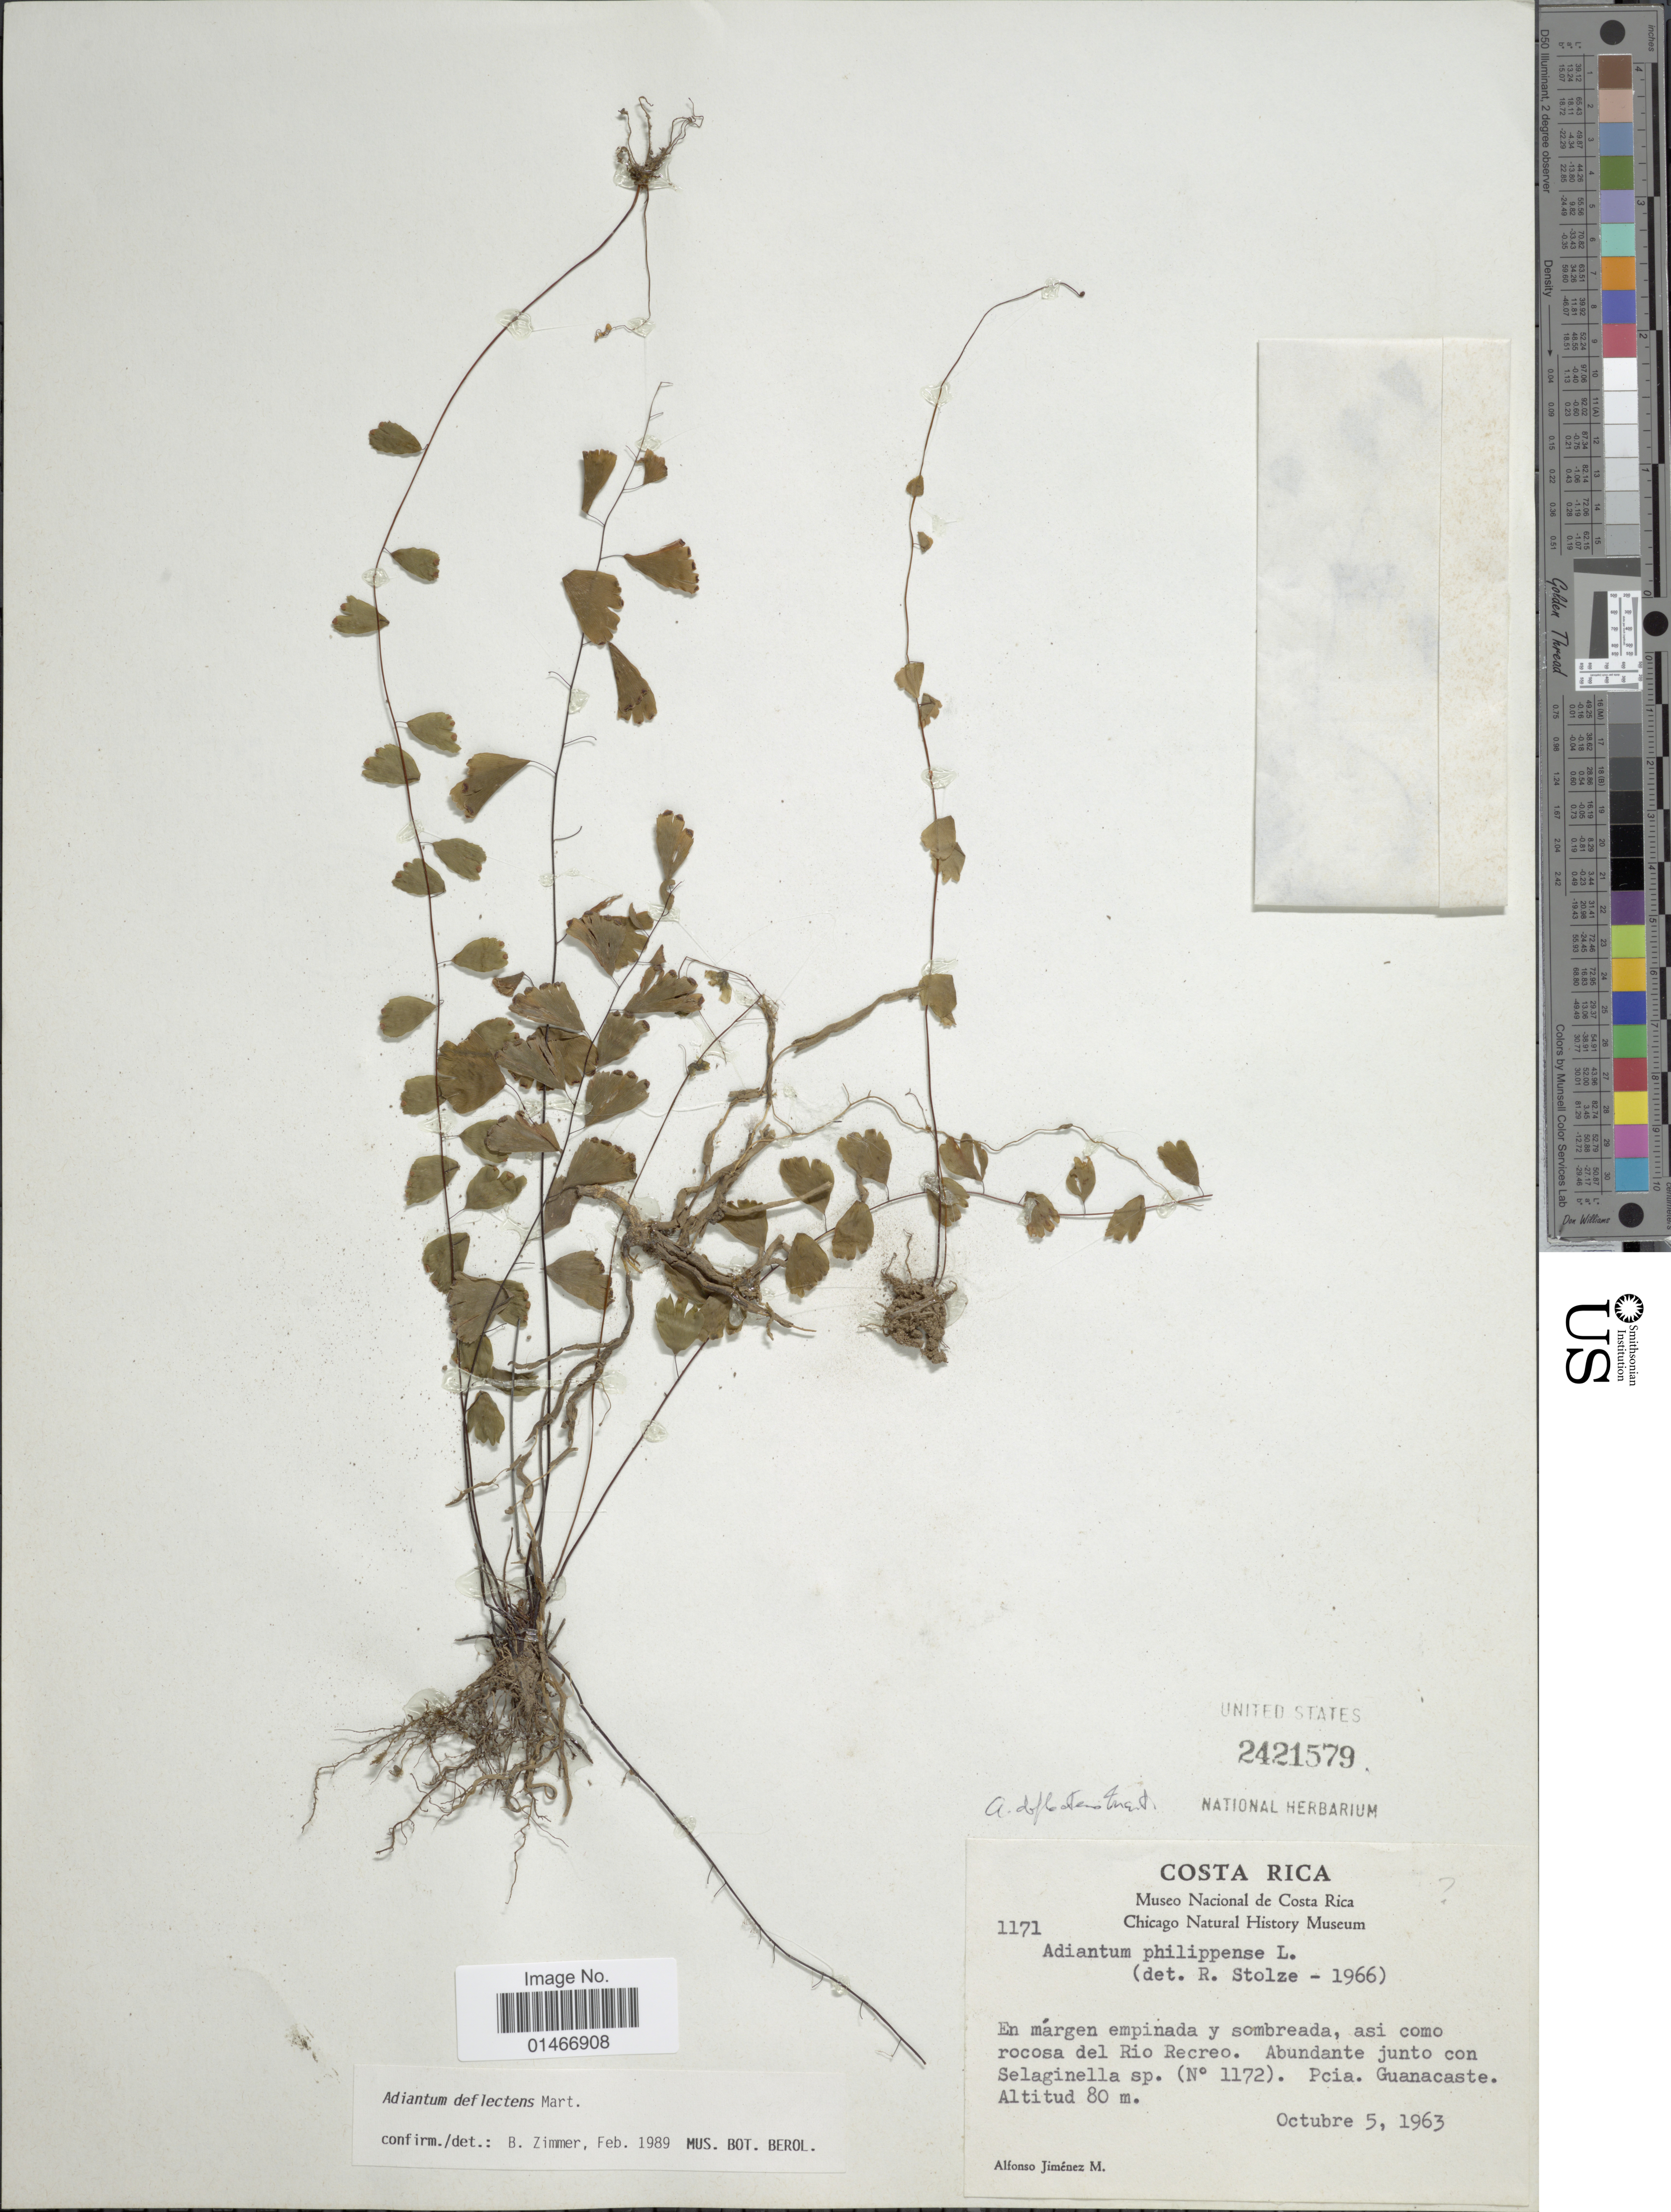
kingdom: Plantae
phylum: Tracheophyta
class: Polypodiopsida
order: Polypodiales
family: Pteridaceae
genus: Adiantum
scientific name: Adiantum deflectens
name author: Mart.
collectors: A. Jimenez M.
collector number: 1171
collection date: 1963-10-05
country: Costa Rica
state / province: Guanacaste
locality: En margen empinada y sombreada, asi como rocosa del Rio Recreo. Abundante juncto con Selaginella sp. Pcia. Guanacaste.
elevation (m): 80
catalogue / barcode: US 2421579